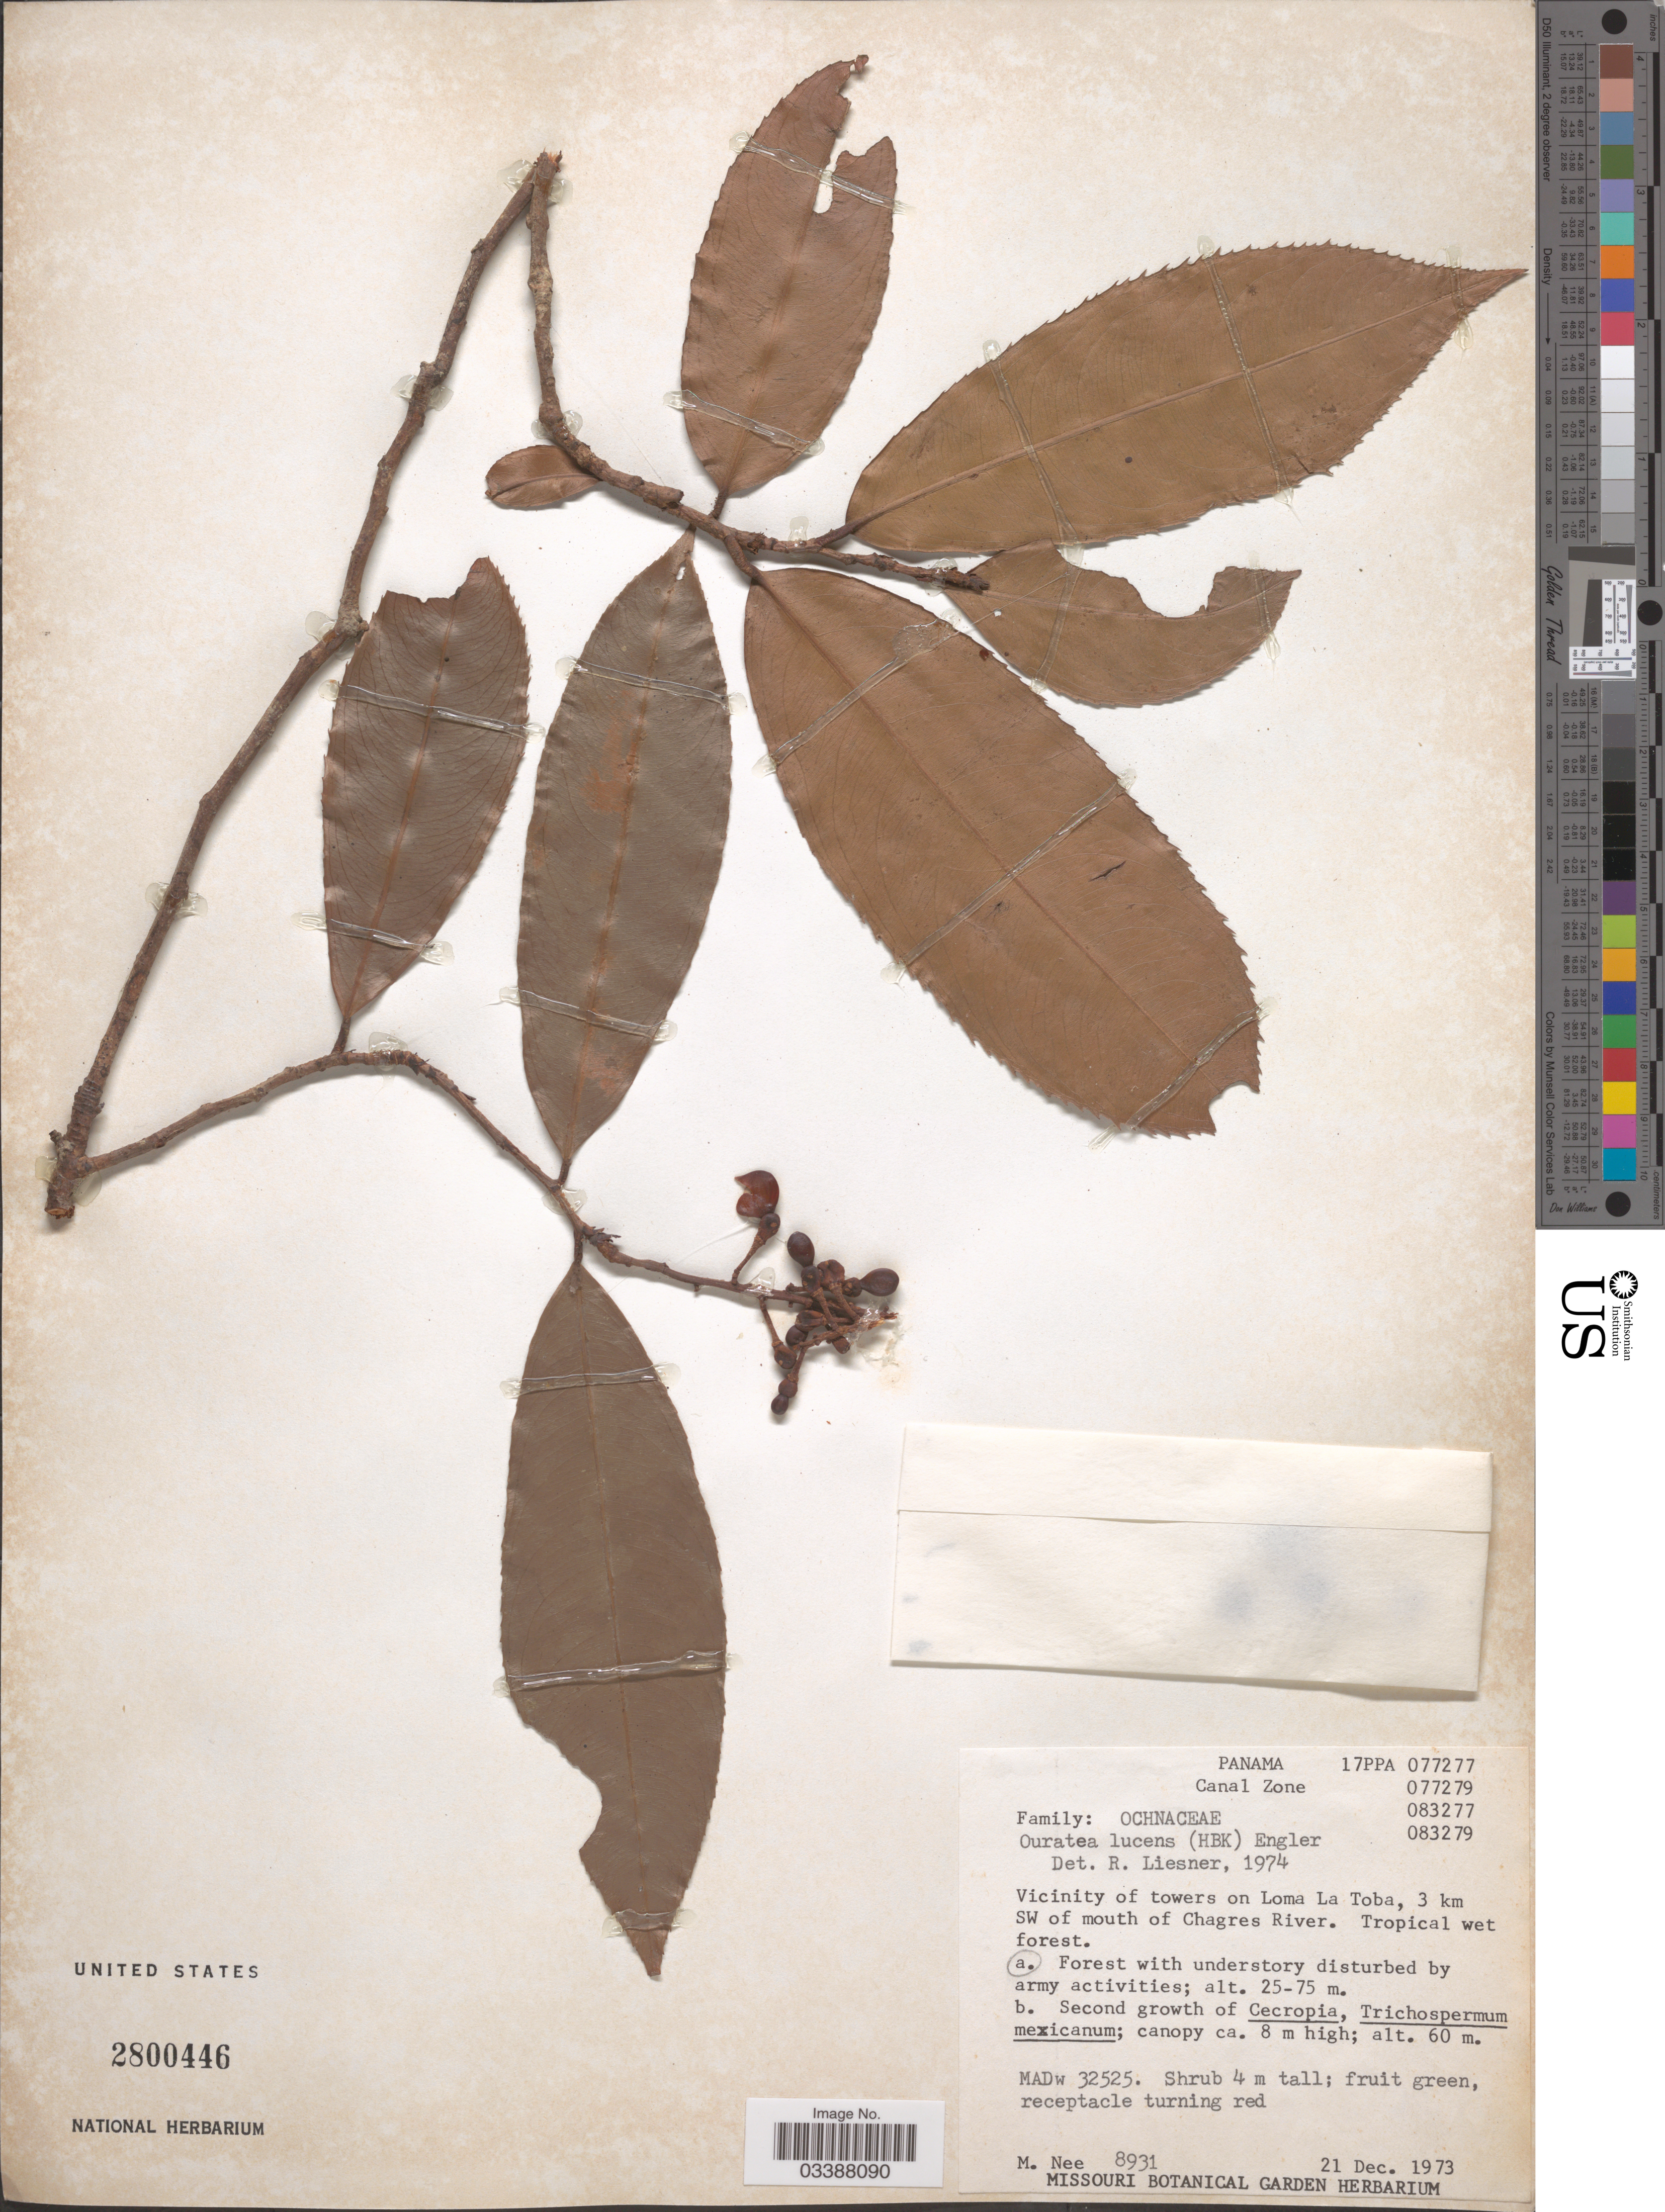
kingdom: Plantae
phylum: Tracheophyta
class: Magnoliopsida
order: Malpighiales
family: Ochnaceae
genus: Ouratea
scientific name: Ouratea lucens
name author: (Kunth) Engl.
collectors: M. Nee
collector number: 8931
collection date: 1973-12-21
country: Panama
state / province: Colón / Panamá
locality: Canal Zone. Vicinity of towers on Loma La Toba, 3 km SW of mouth of Chagres River.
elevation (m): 25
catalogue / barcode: US 2800446